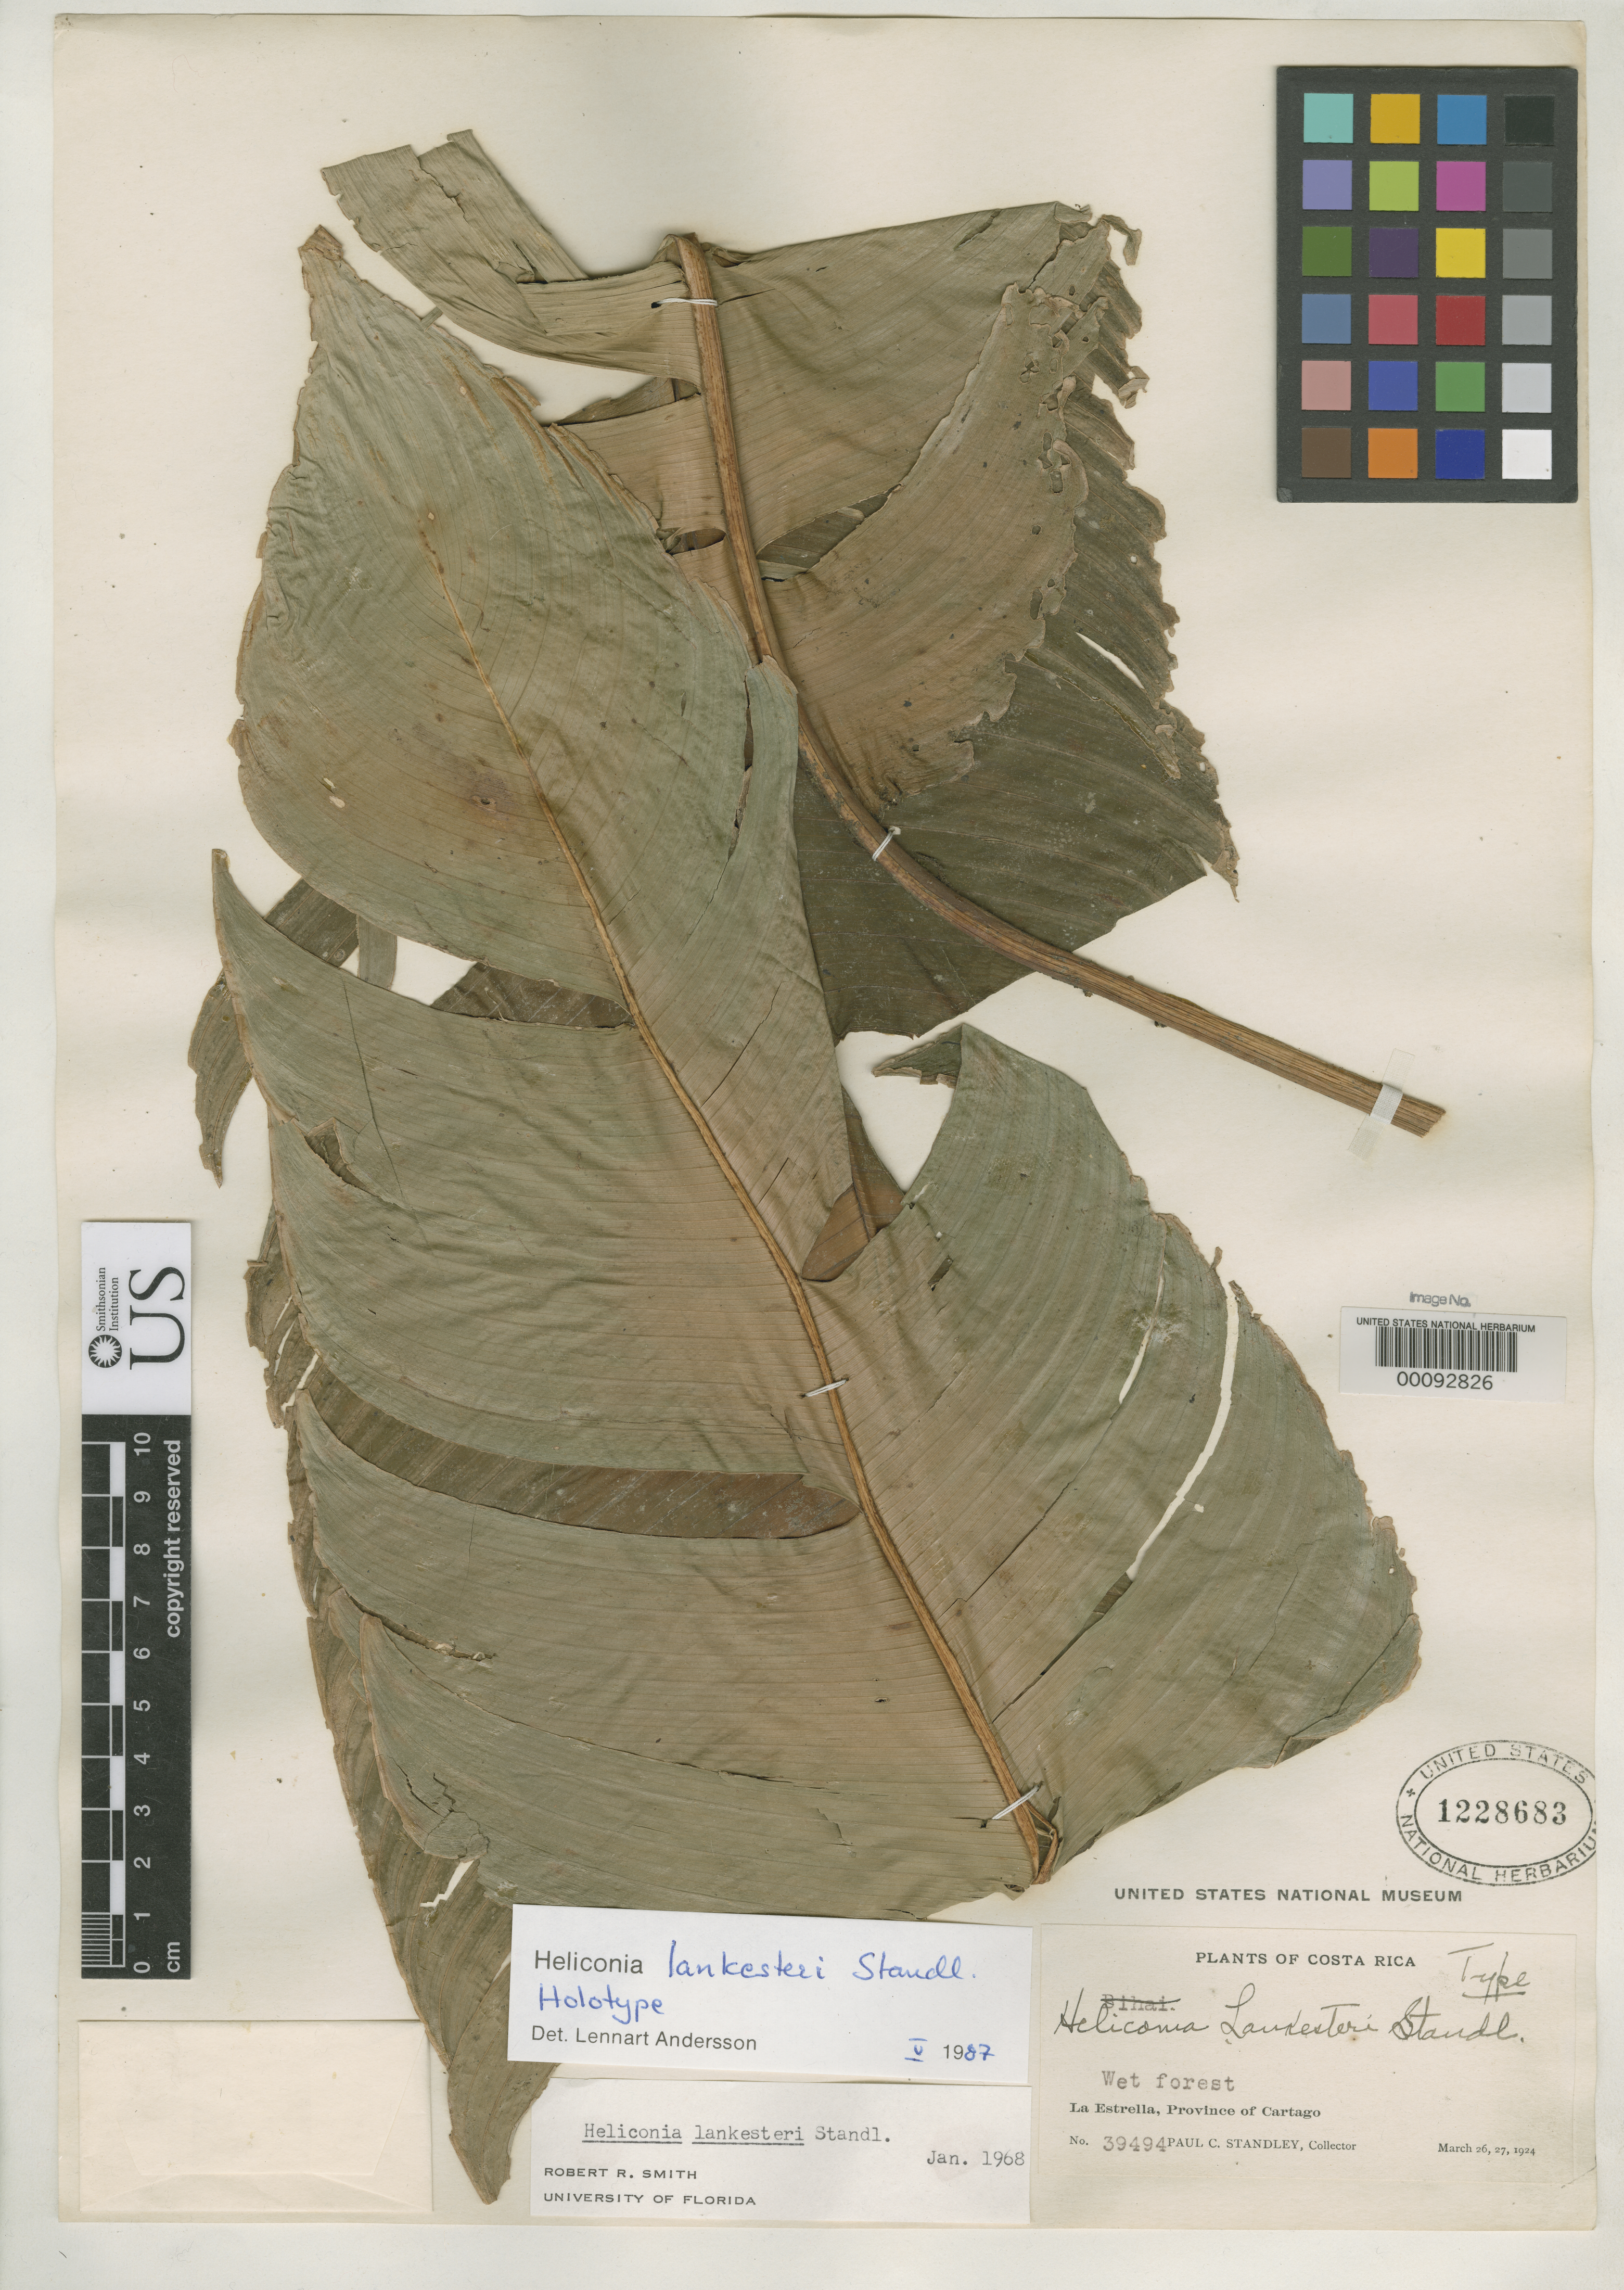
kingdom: Plantae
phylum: Tracheophyta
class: Liliopsida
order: Zingiberales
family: Heliconiaceae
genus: Heliconia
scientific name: Heliconia lankesteri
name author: Standl.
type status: Holotype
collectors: P. C. Standley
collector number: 39494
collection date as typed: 26 Mar 1924 to 27 Mar 1927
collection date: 1924-03-26/1927-03-27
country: Costa Rica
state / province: Cartago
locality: La Estrella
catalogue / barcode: US 1228683